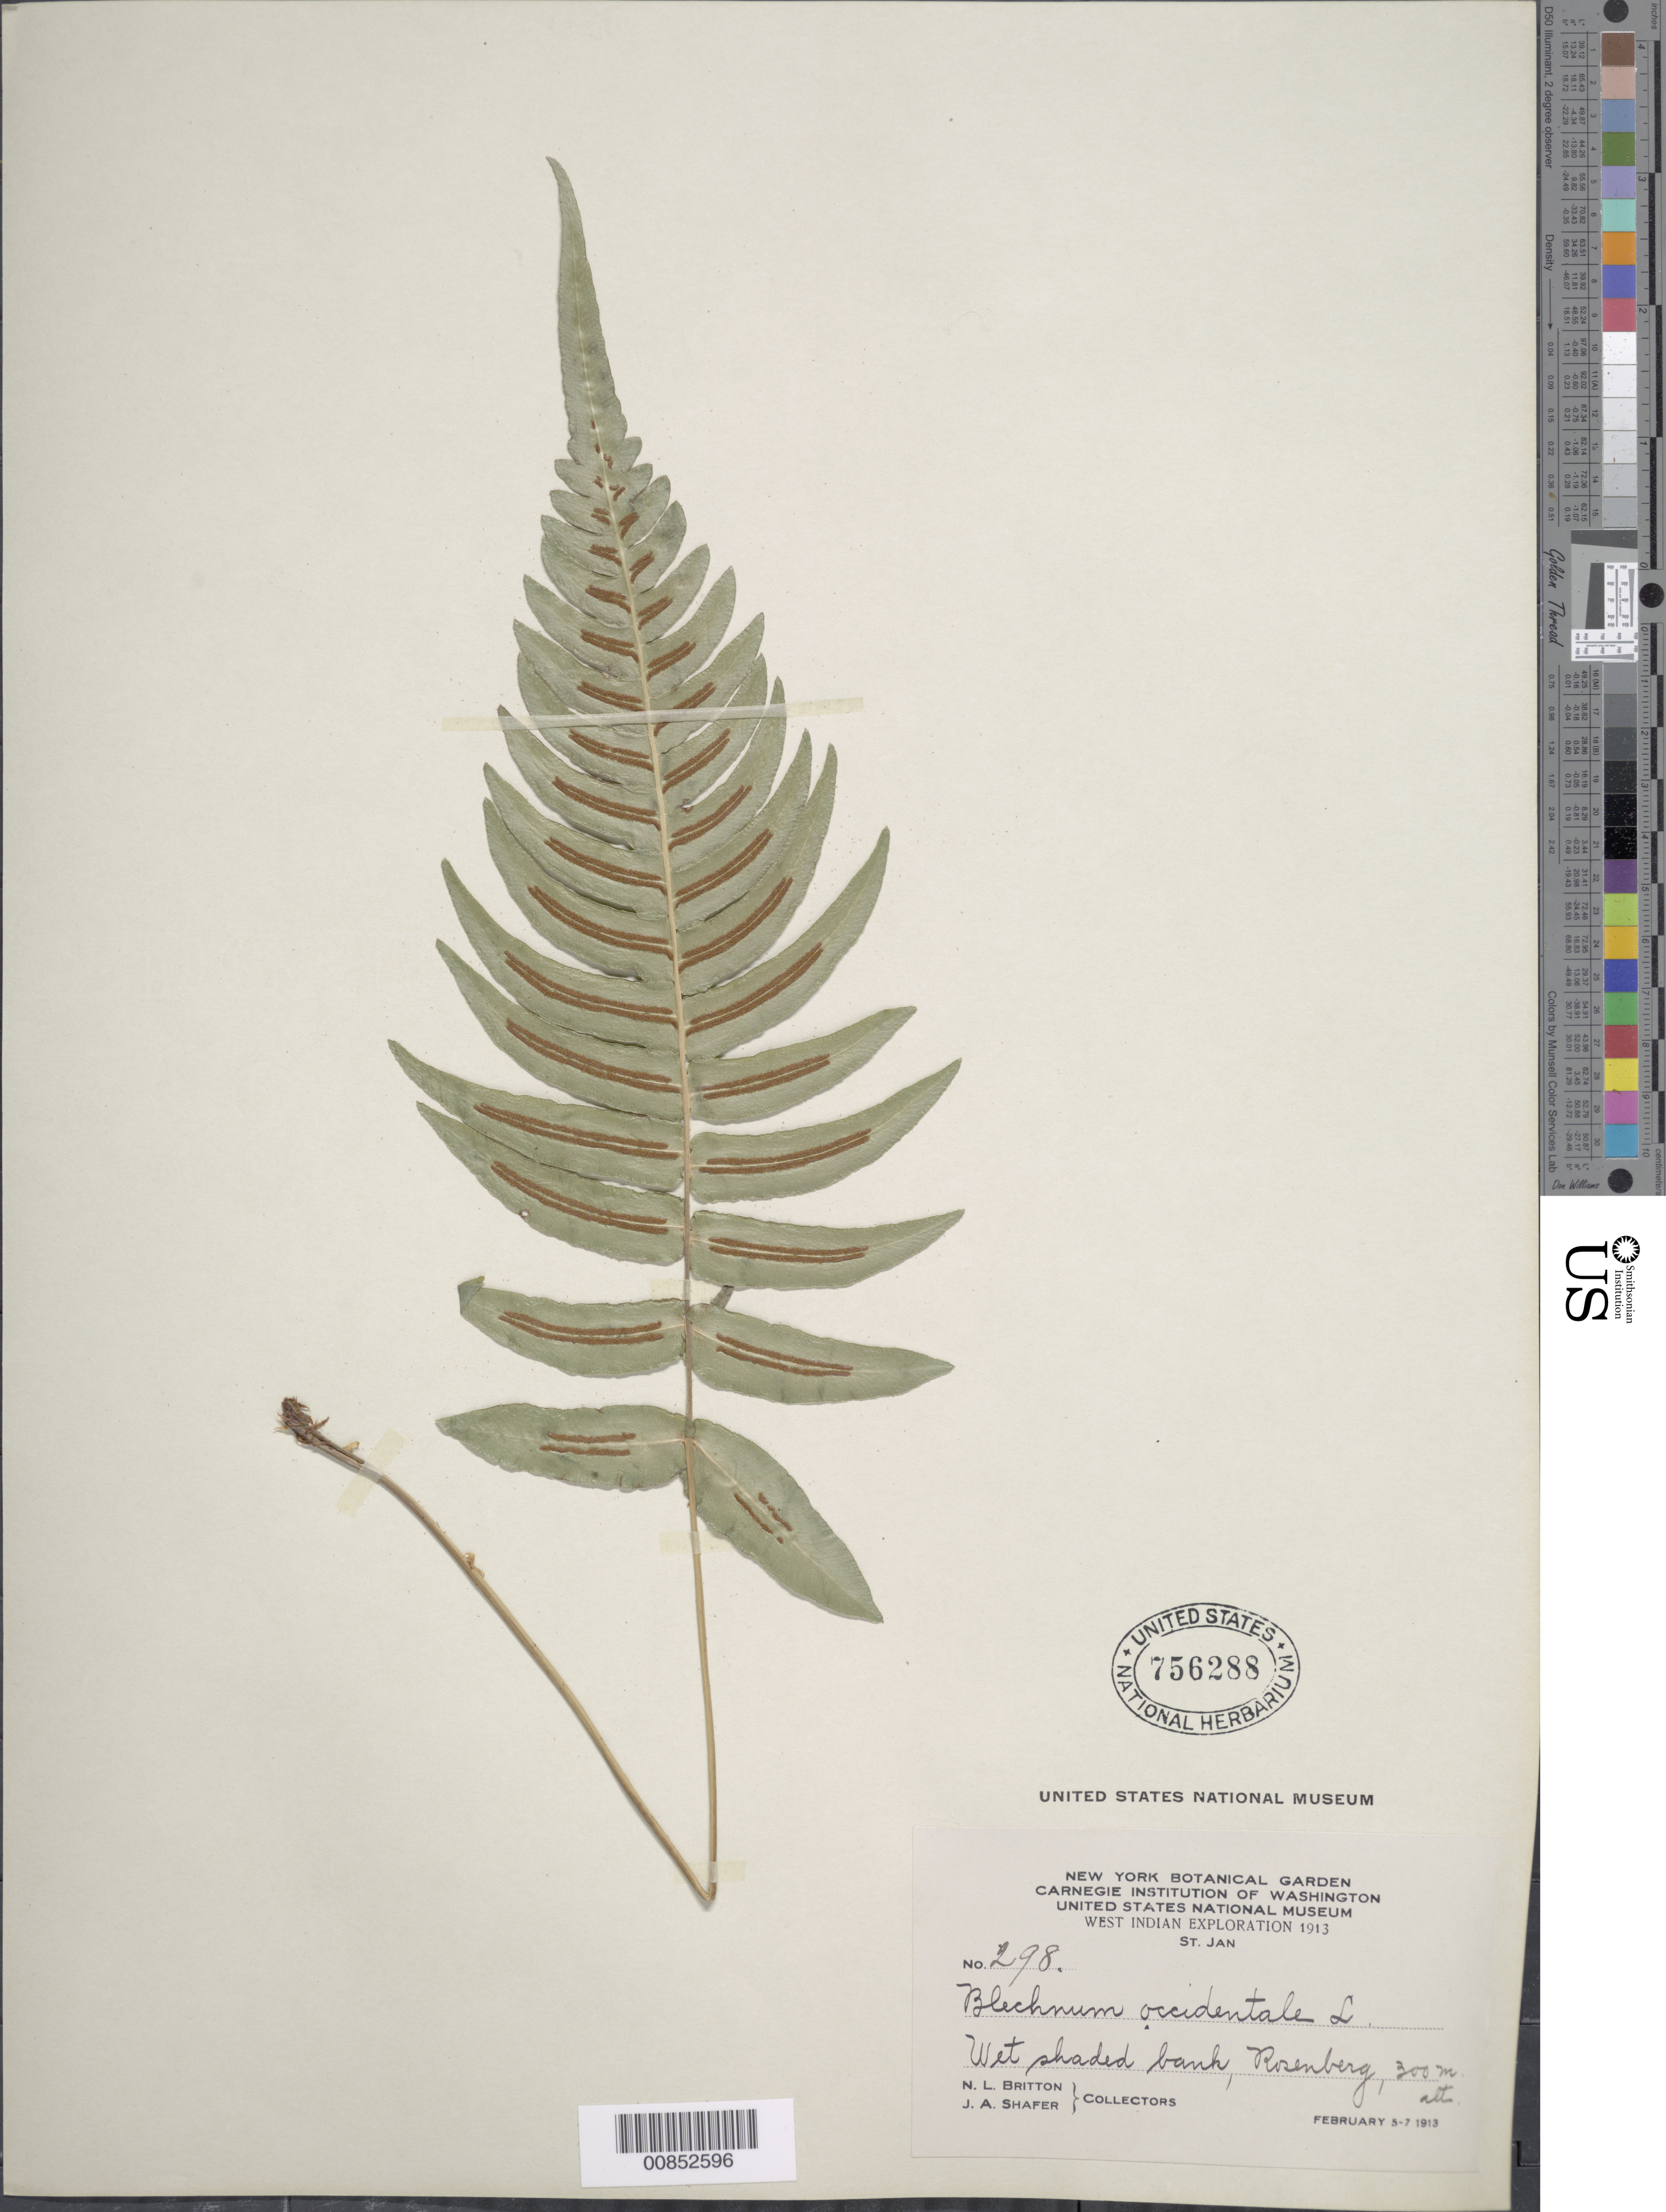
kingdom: Plantae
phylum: Tracheophyta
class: Polypodiopsida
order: Polypodiales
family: Blechnaceae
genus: Blechnum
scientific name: Blechnum occidentale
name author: L.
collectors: N. Britton & J. A. Shafer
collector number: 298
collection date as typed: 05 Feb 1913 to 07 Feb 1913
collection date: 1913-02-05/1913-02-07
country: U.S. Virgin Islands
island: St. John I.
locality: Rosenberg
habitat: Wet shaded bank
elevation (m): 300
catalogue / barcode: US 756288